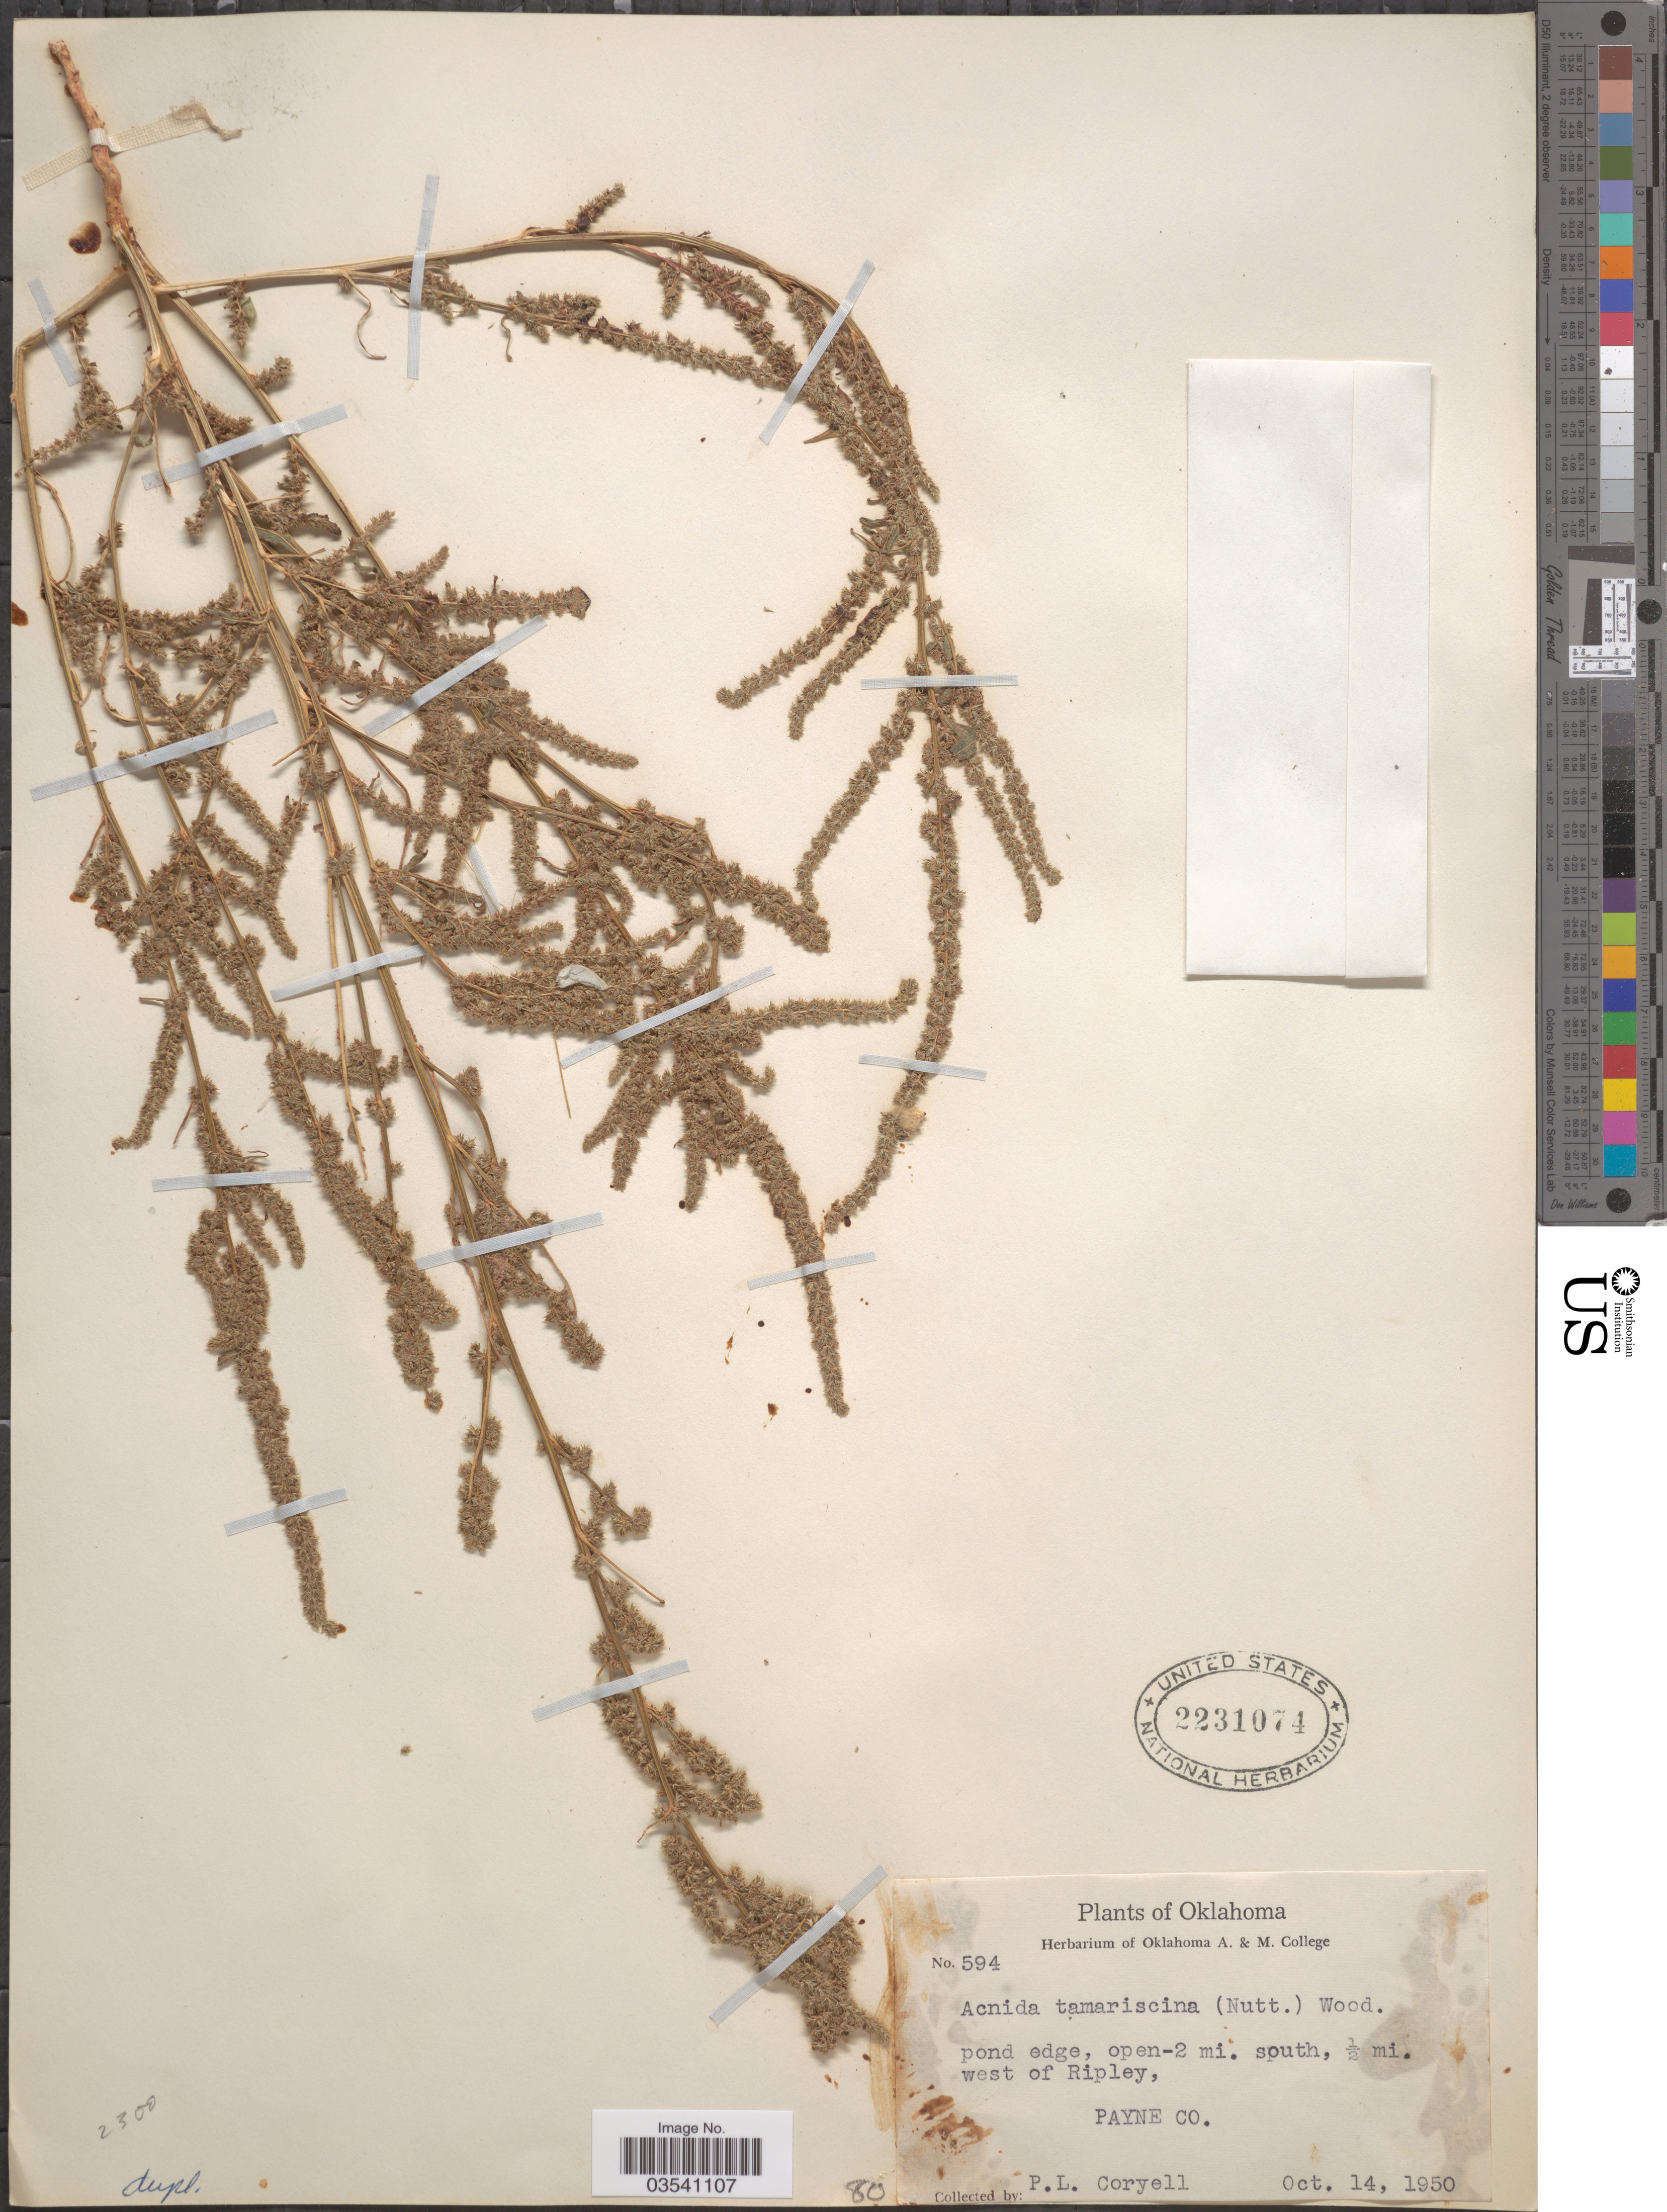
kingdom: Plantae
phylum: Tracheophyta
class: Magnoliopsida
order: Caryophyllales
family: Amaranthaceae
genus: Amaranthus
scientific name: Amaranthus tamariscinus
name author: Nutt.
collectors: P. Coryell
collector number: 594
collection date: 1950-10-14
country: United States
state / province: Oklahoma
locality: Pond edge, open-2 mi. south, ½ mi. west of Ripley, Payne Co.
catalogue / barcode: US 2231074